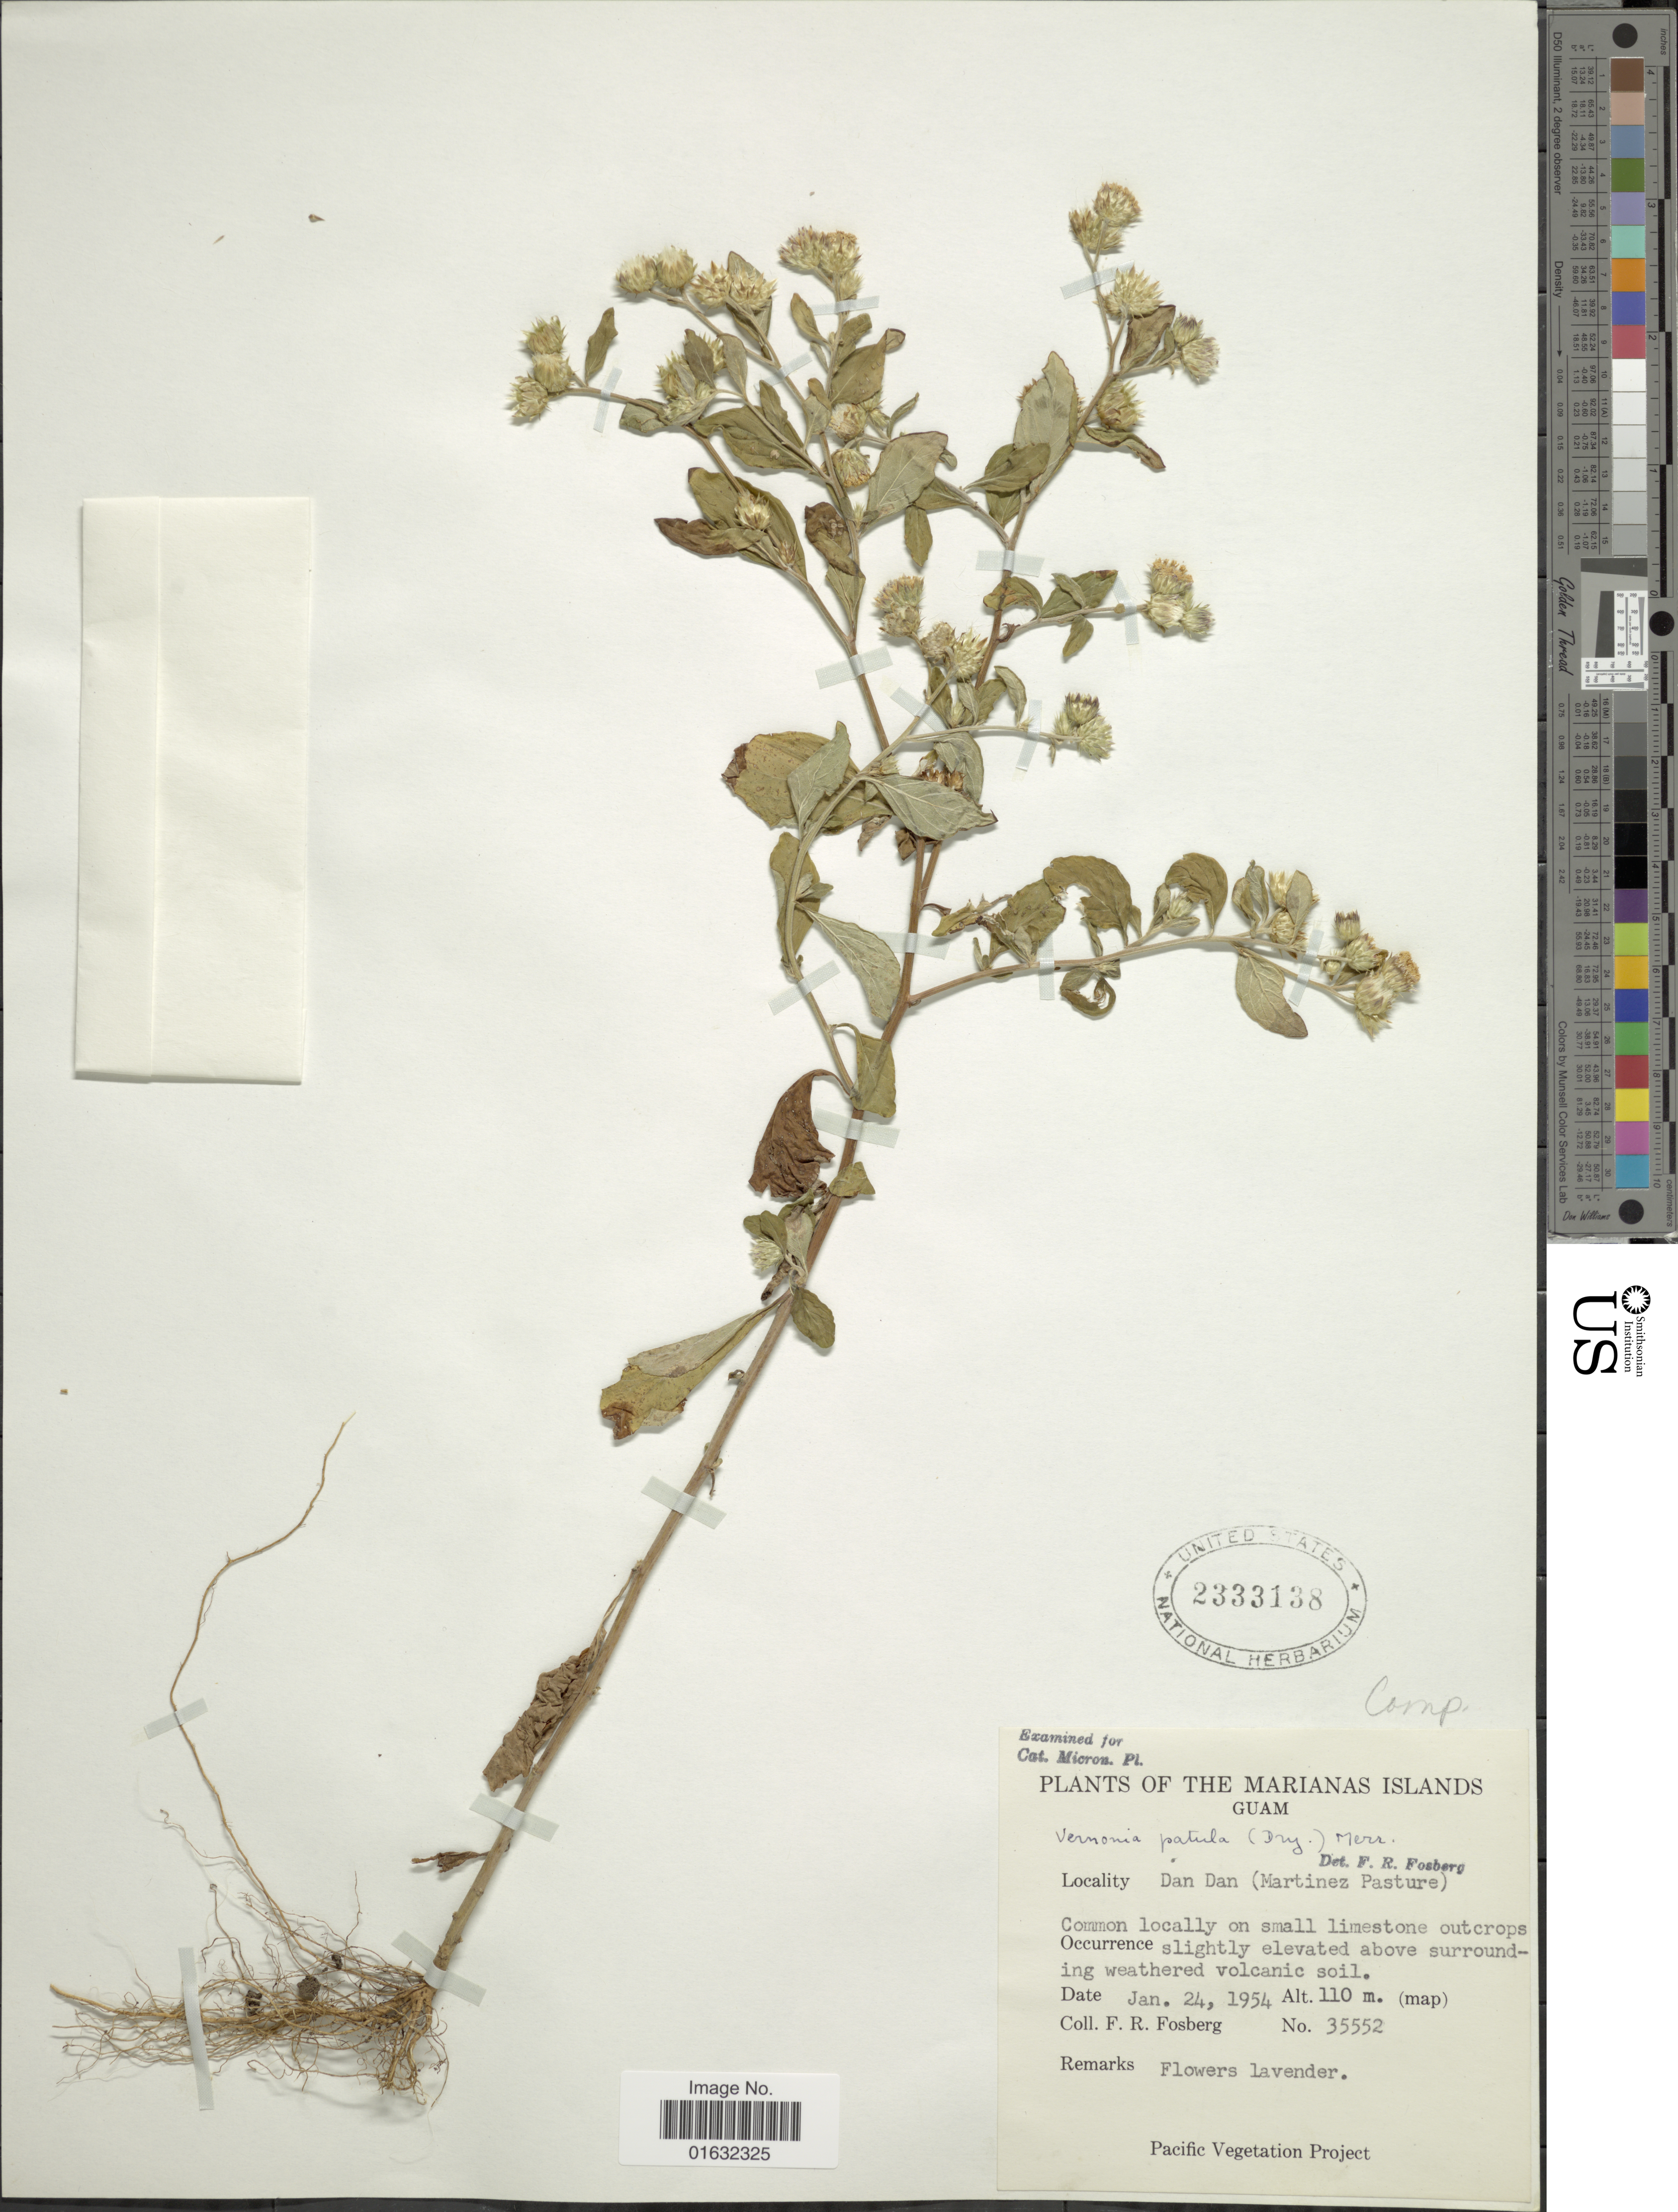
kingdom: Plantae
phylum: Tracheophyta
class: Magnoliopsida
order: Asterales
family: Asteraceae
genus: Cyanthillium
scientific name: Cyanthillium patulum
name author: (Aiton) H. Rob.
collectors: F. R. Fosberg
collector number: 35552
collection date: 1954-01-24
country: Guam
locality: The Marianas Islands, Dan Dan (Martinez Pasture), Slightly elevated above surrounding weathered volcanic soil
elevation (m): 110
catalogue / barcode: US 2333138